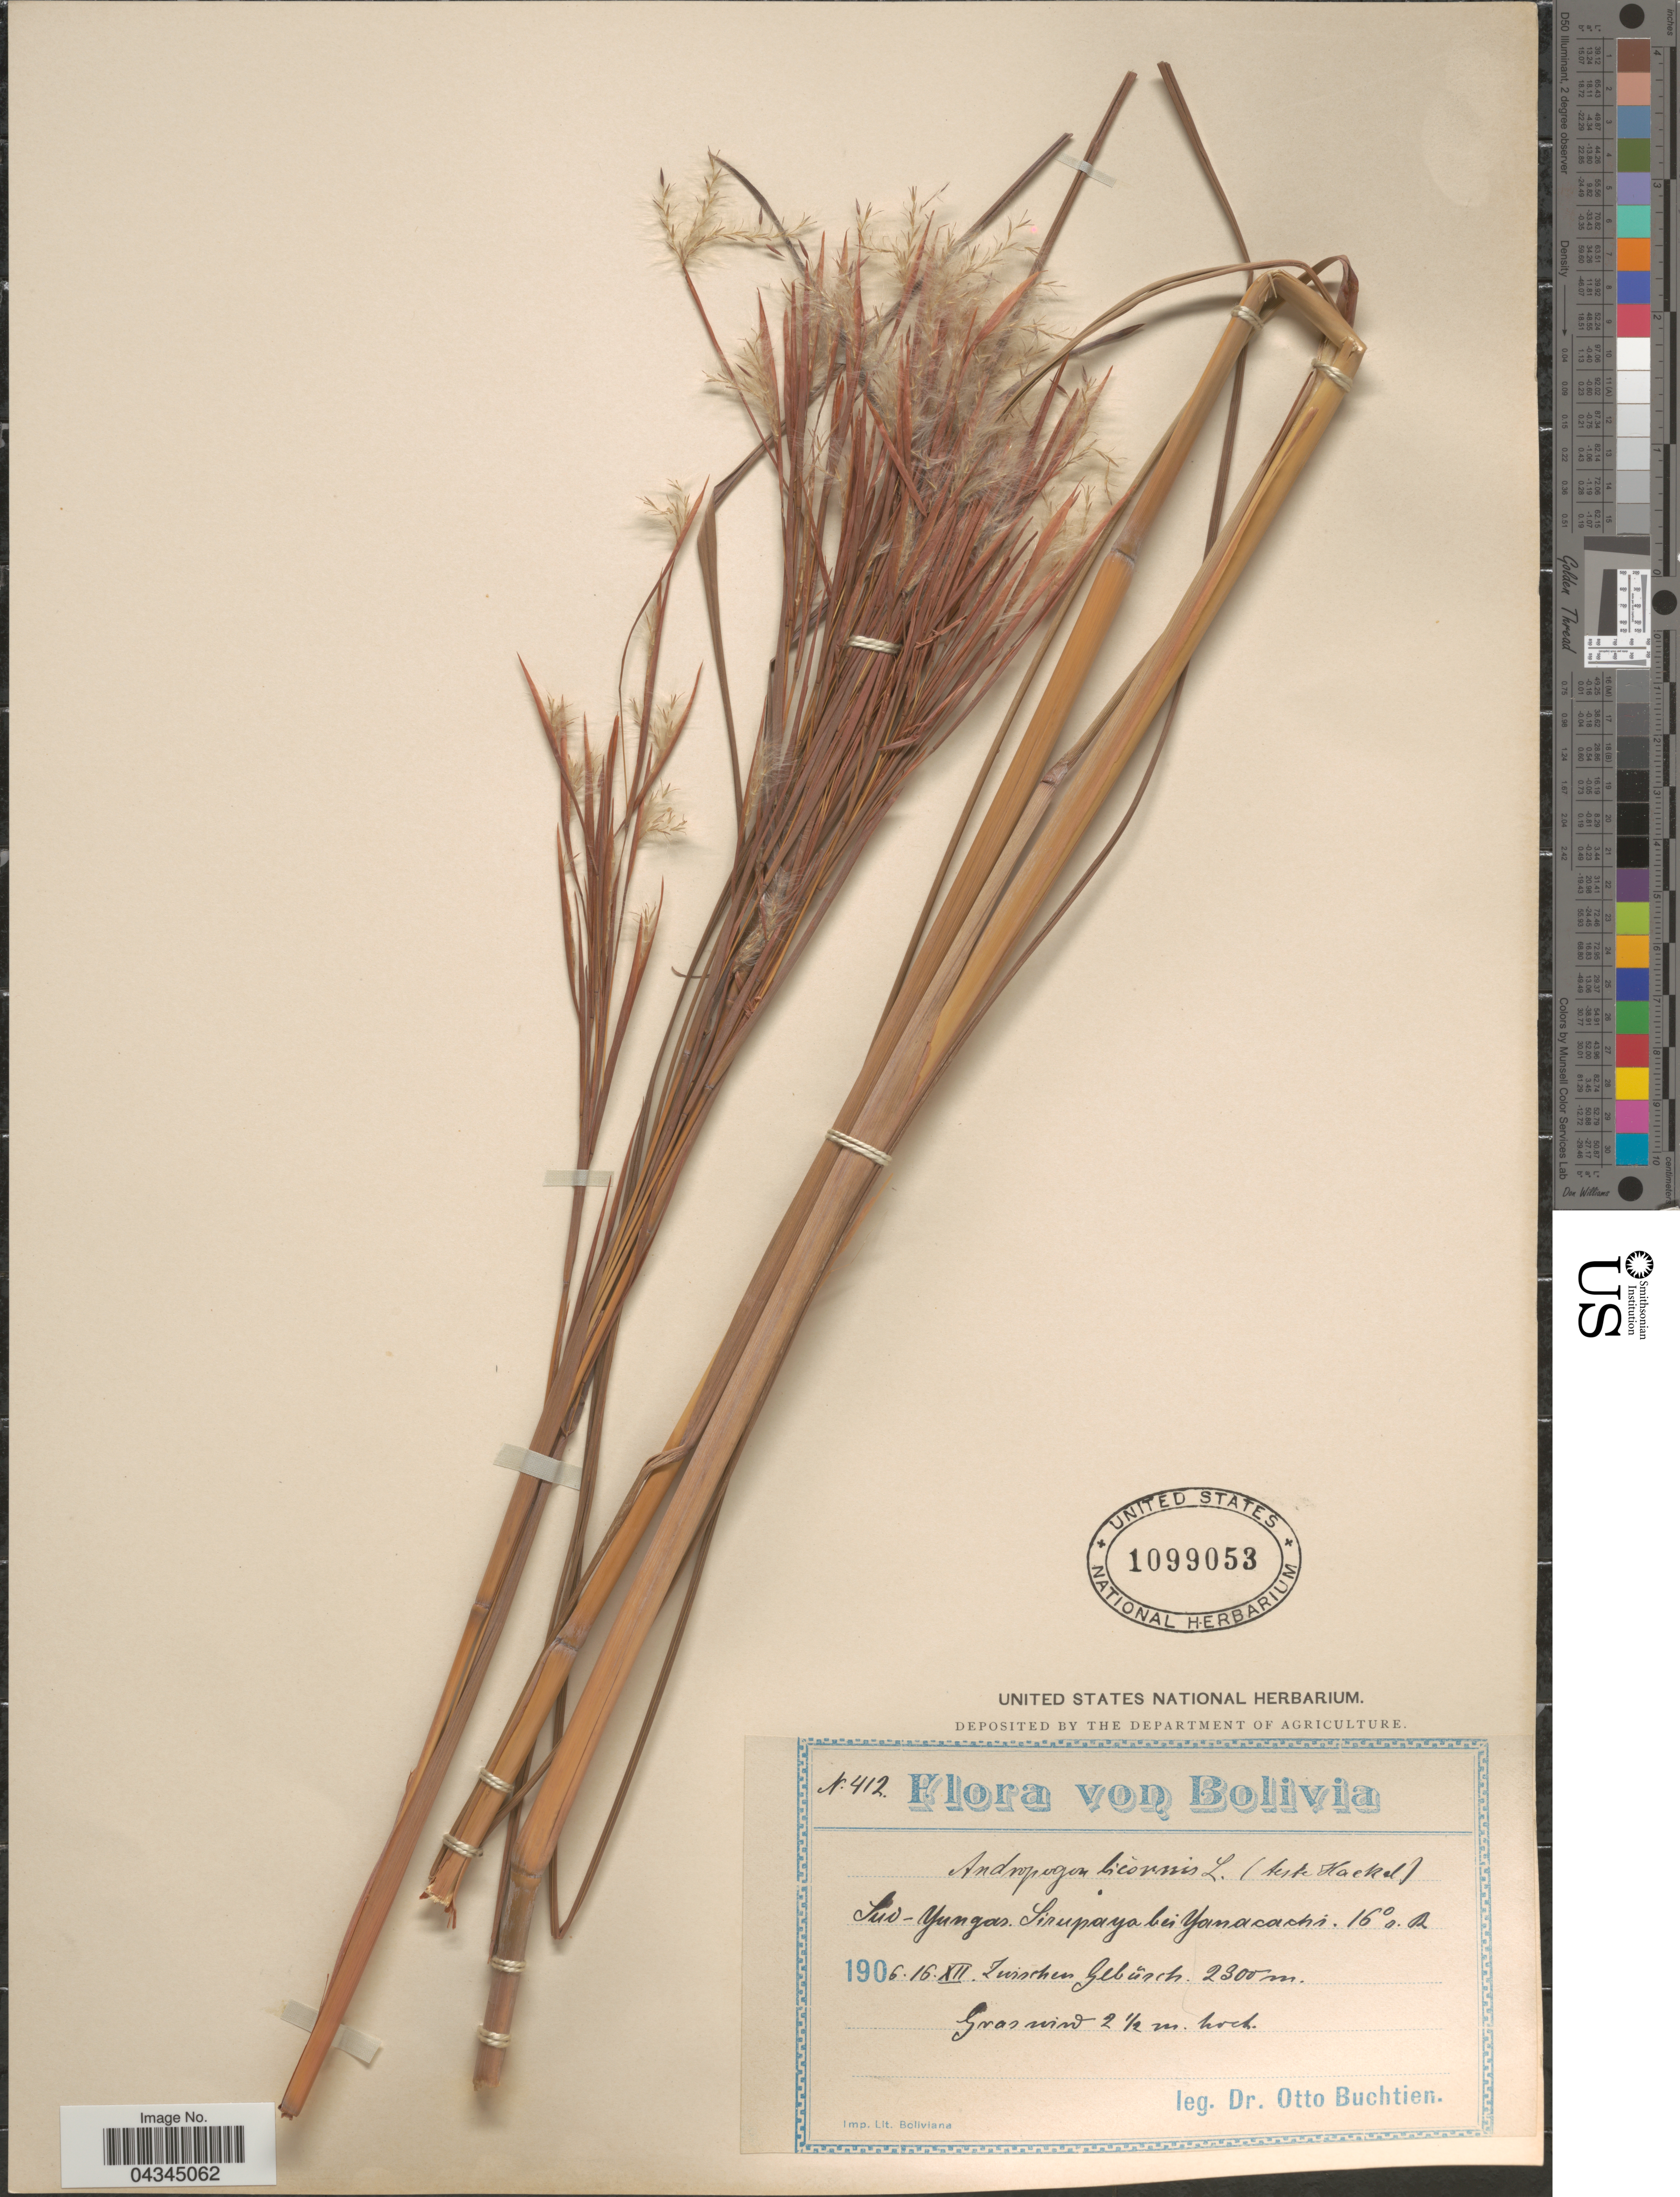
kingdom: Plantae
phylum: Tracheophyta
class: Liliopsida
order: Poales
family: Poaceae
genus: Andropogon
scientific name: Andropogon bicornis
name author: L.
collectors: O. Buchtien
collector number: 412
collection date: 1906-12-16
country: Bolivia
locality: Sud-Yungas. Sirupaya bei Yanacachi. 16° a R. Zwischen Gebüsch.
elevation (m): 2300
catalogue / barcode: US 1099053